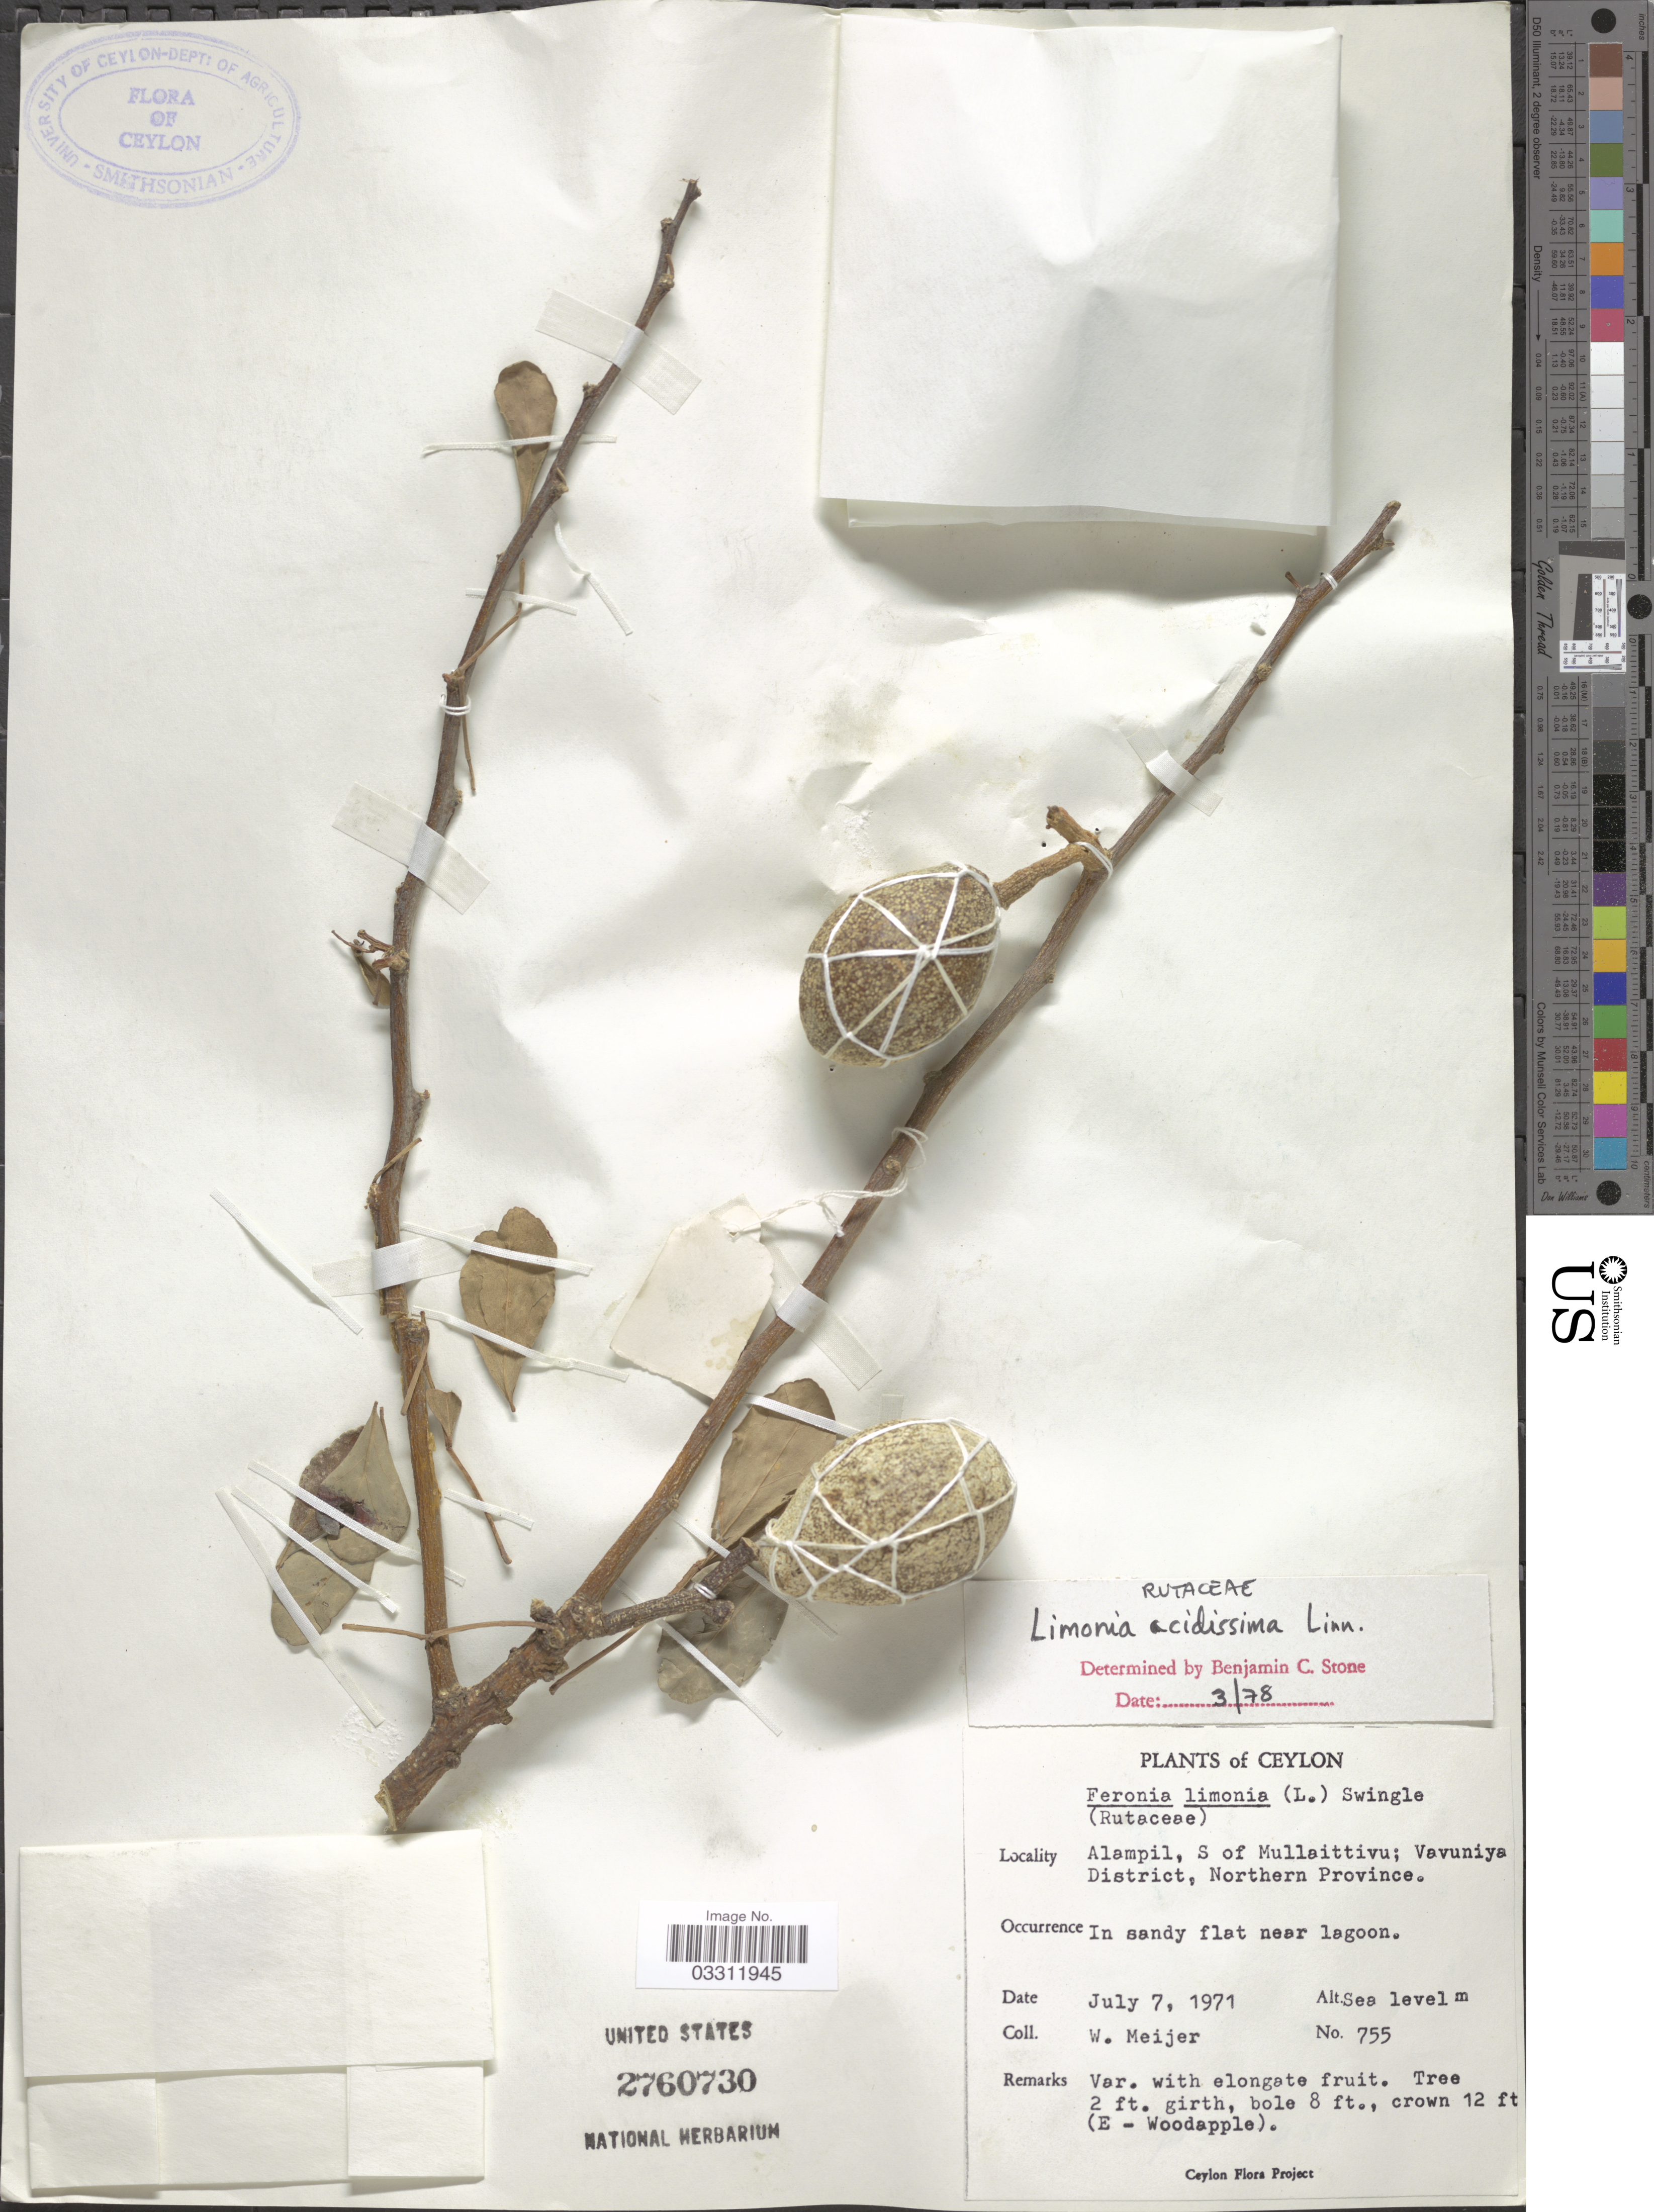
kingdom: Plantae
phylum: Tracheophyta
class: Magnoliopsida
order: Sapindales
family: Rutaceae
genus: Limonia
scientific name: Limonia acidissima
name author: L.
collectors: W. Meijer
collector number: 755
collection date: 1971-07-07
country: Sri Lanka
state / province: Northern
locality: Ceylon. Alampil, S of Mullaittivu; Vavuniya District. In sandy flat near lagoon.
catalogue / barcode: US 2760730